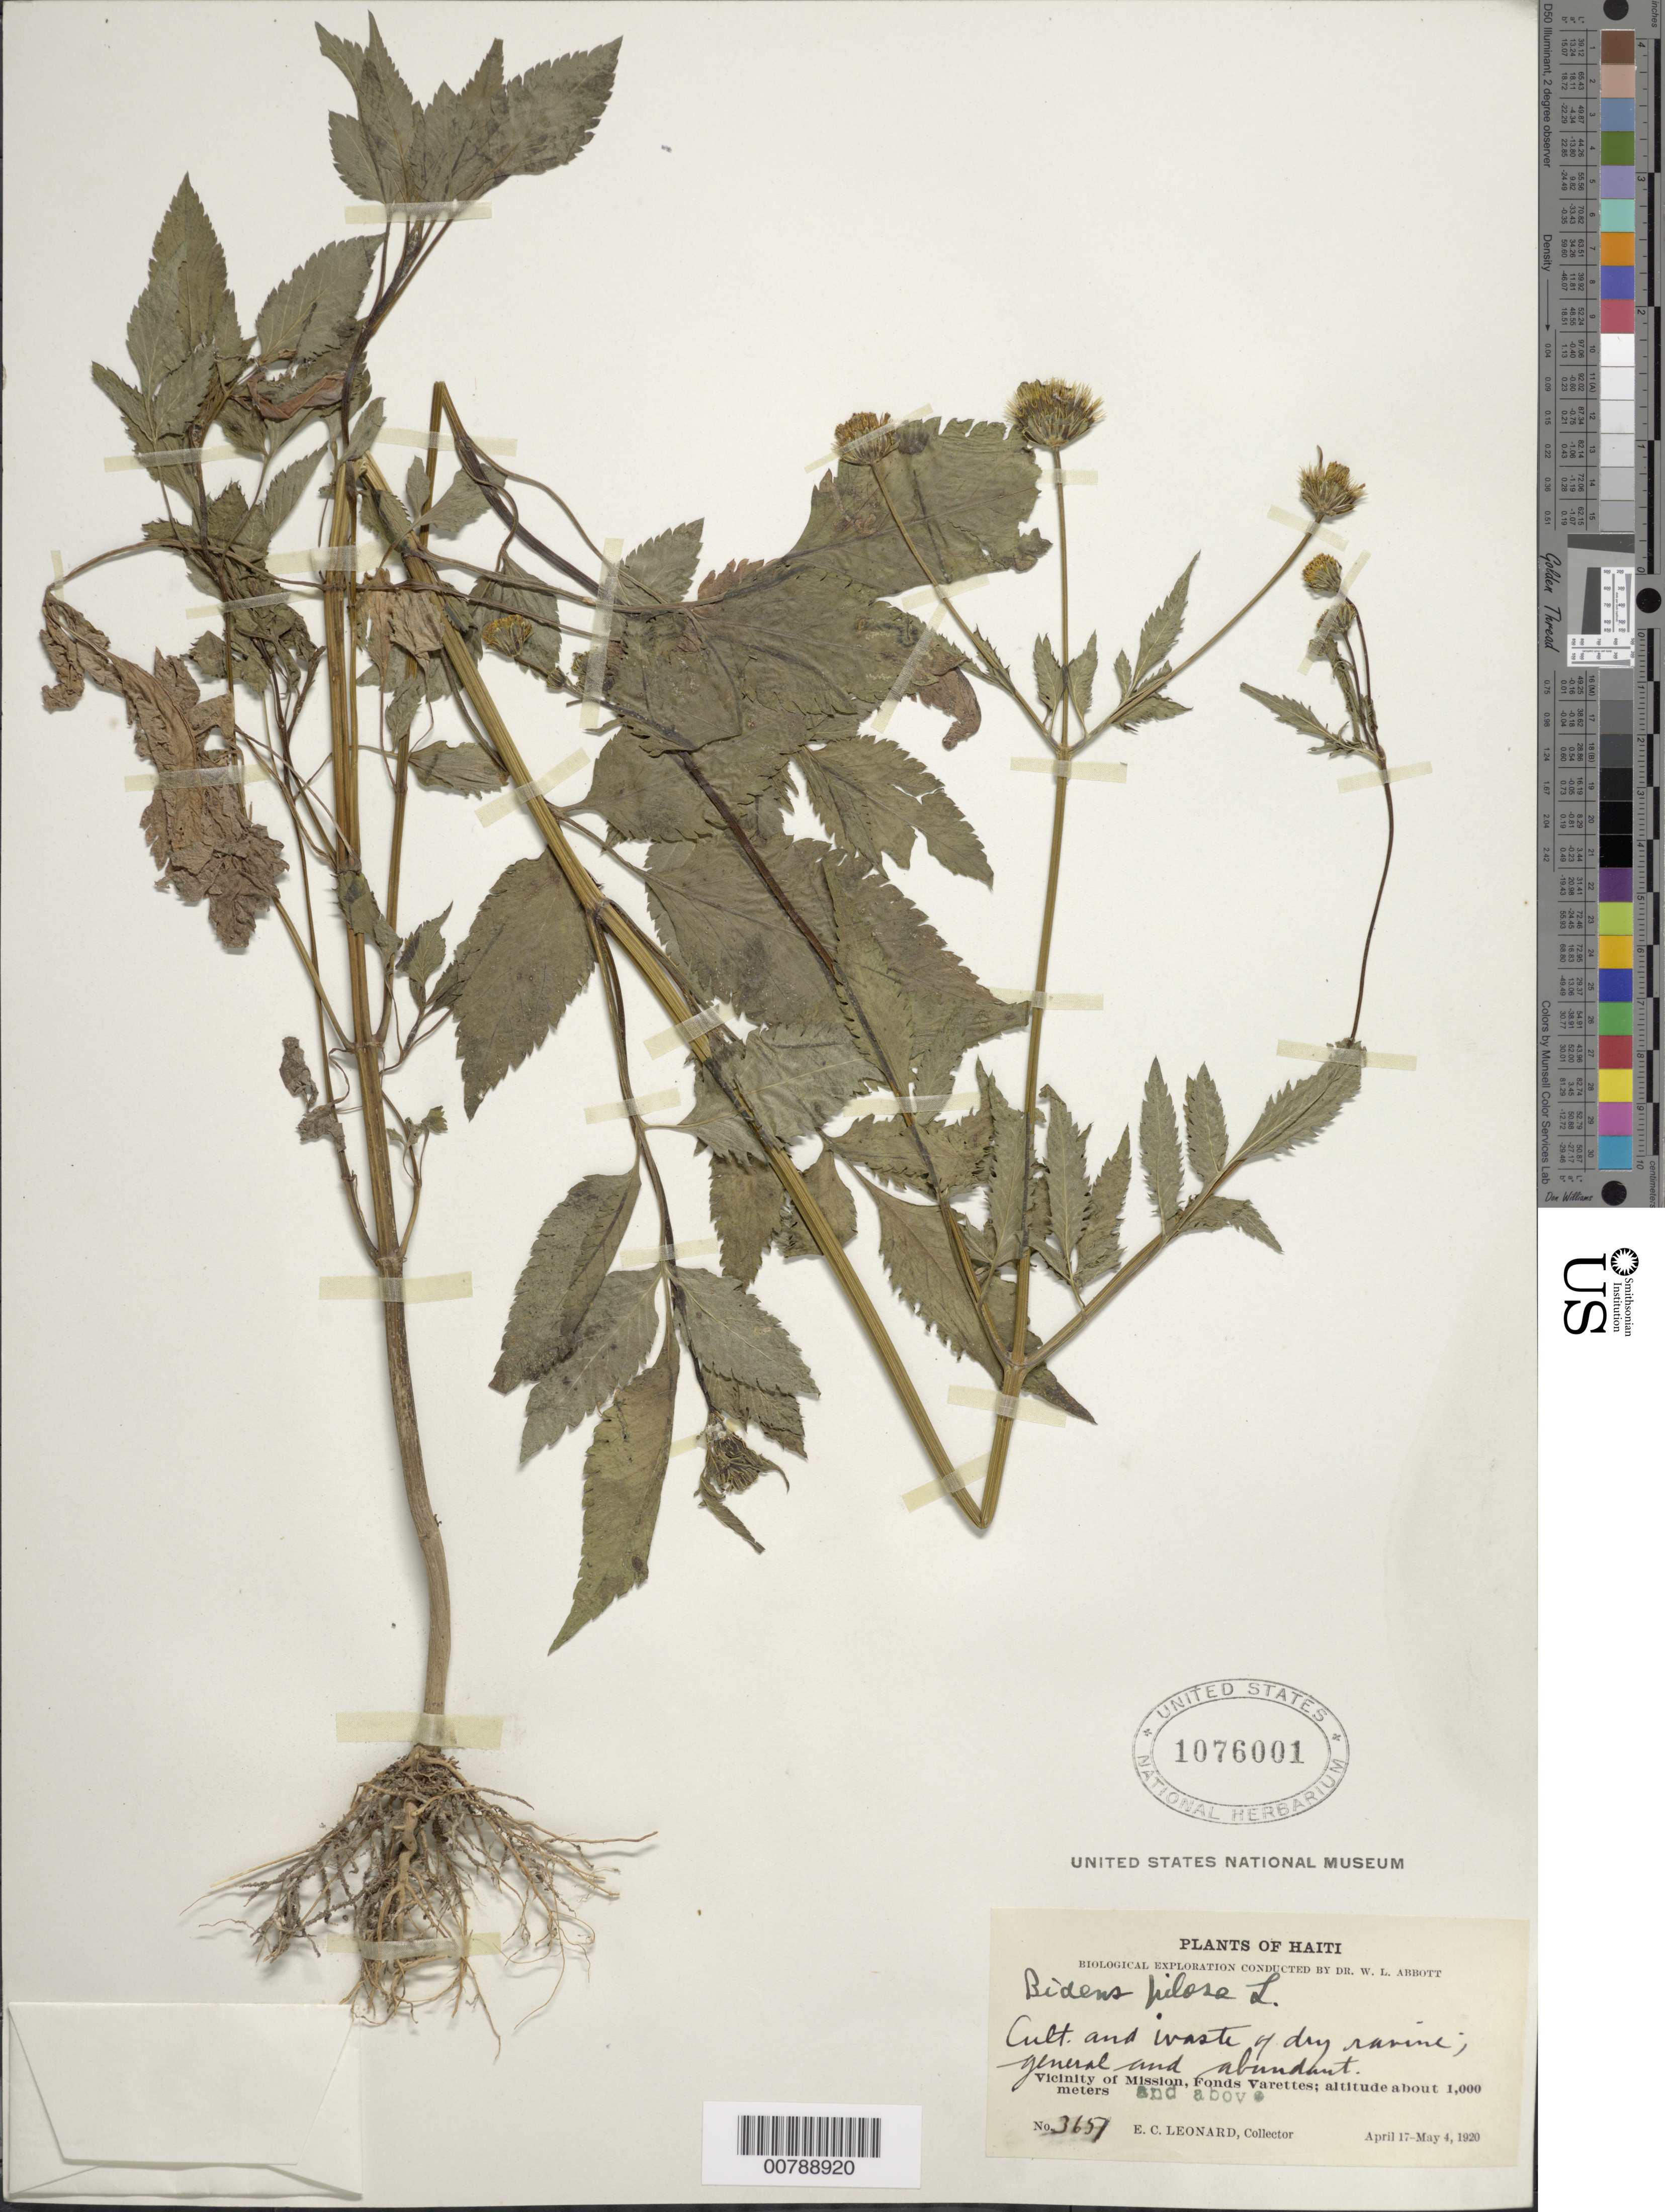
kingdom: Plantae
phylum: Tracheophyta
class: Magnoliopsida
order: Asterales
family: Asteraceae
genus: Bidens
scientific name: Bidens pilosa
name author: L.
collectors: E. C. Leonard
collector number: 3651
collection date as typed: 17 Apr 1920 04 May 1920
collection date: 1920-04-17/1920-05-04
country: Haiti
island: Hispaniola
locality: Vicinity of Mission, Fonds Varettes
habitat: Cultivated and waste of dry ravine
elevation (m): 1000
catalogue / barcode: US 1076001